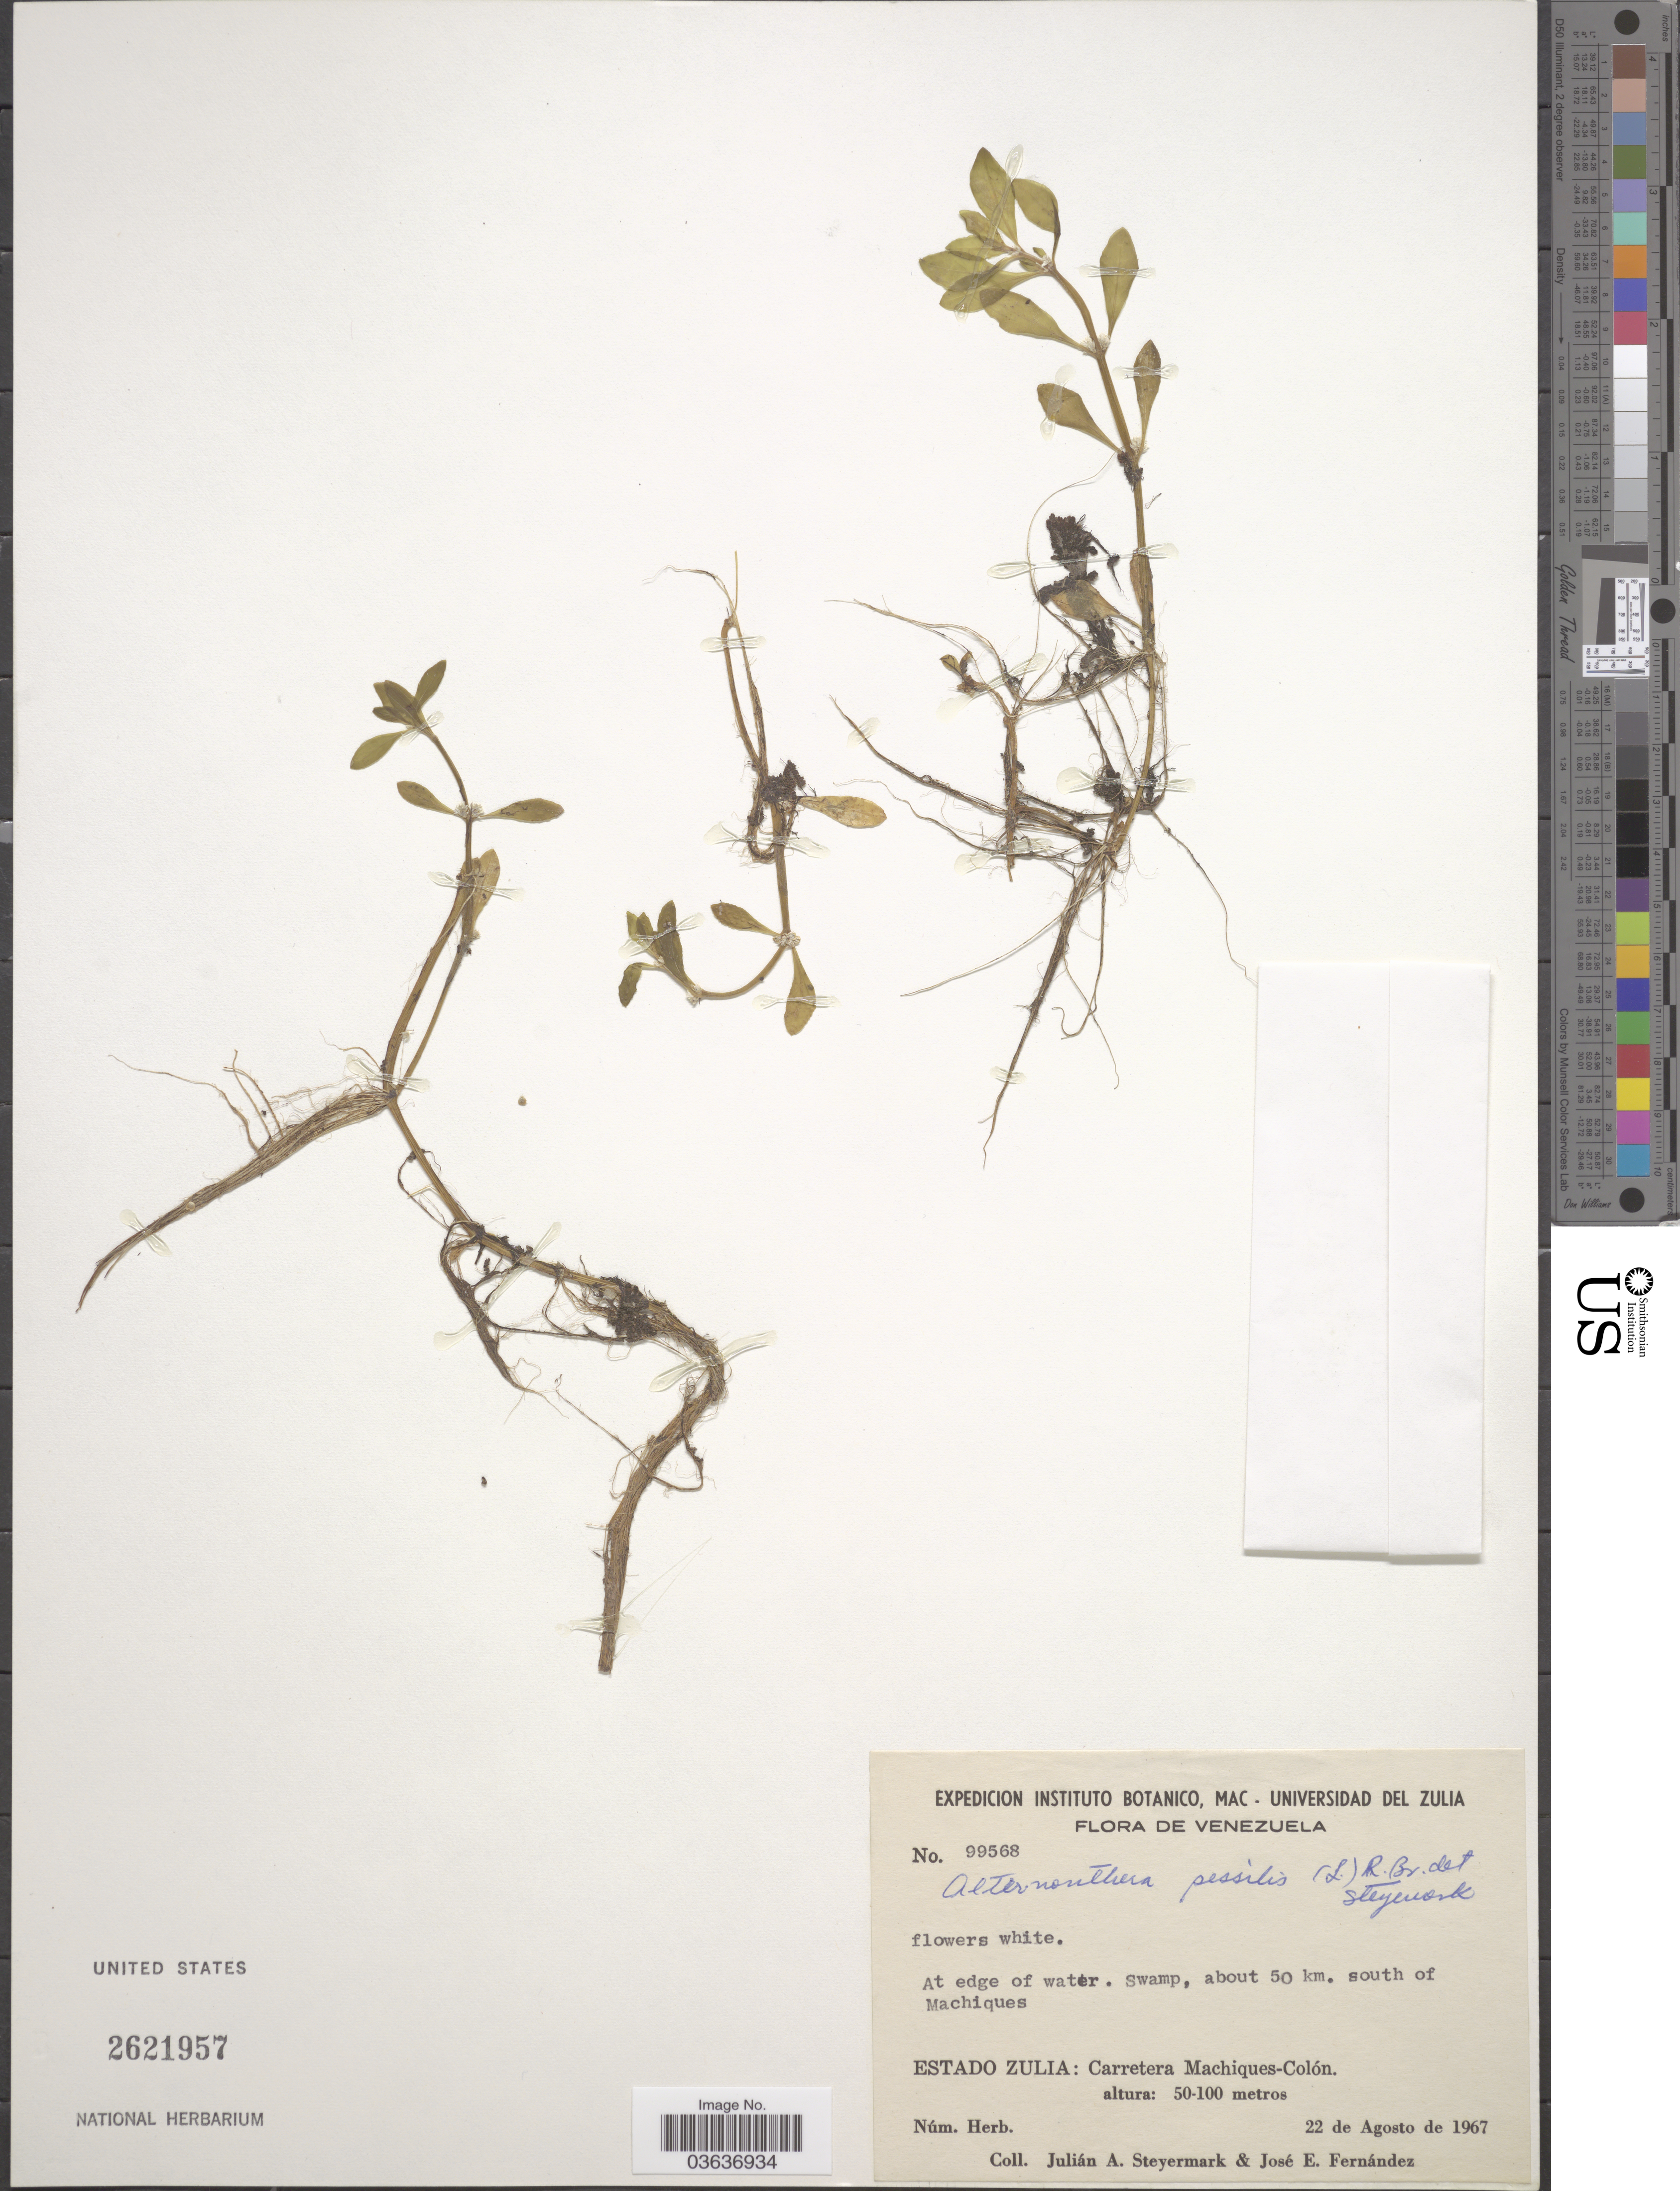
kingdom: Plantae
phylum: Tracheophyta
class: Magnoliopsida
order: Caryophyllales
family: Amaranthaceae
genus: Alternanthera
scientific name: Alternanthera sessilis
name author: (L.) DC.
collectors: J. Steyermark & J. Fernández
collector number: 99568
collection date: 1967-08-22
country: Venezuela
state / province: Zulia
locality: At edge of water. Swamp, about 50 km. south of Machiques. Carretera Machiques-Colón.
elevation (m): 50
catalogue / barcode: US 2621957